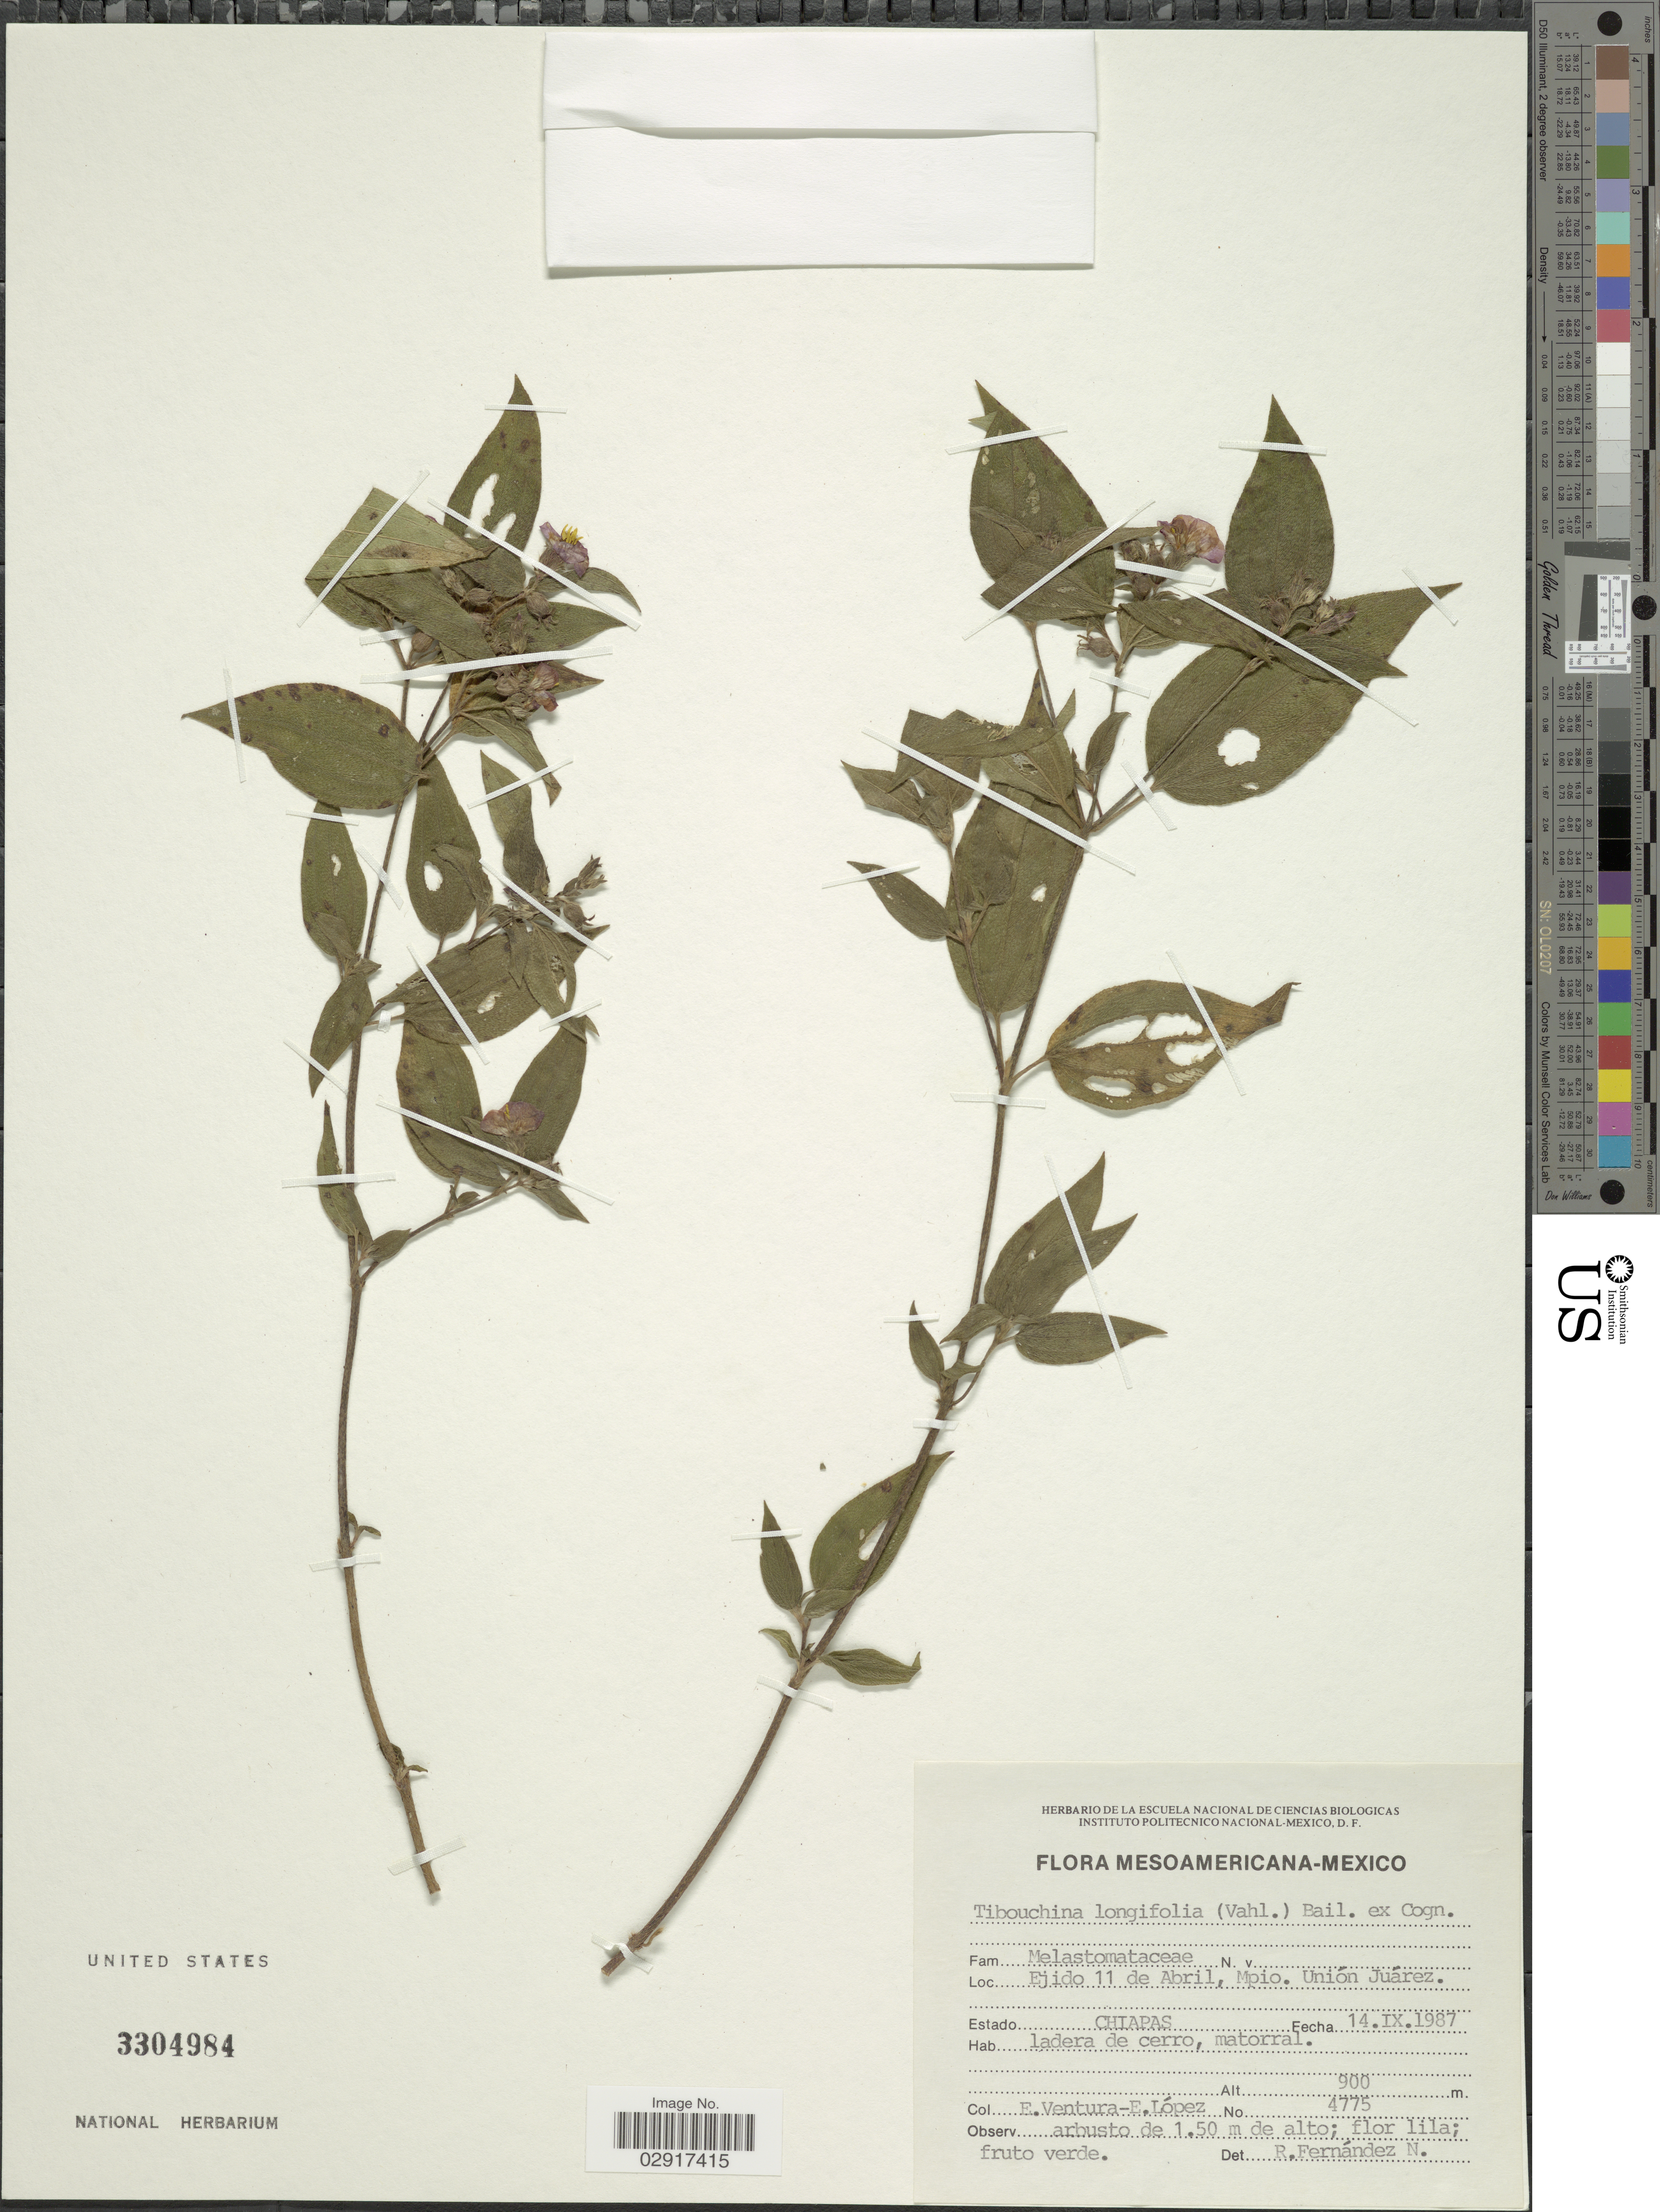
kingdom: Plantae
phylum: Tracheophyta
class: Magnoliopsida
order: Myrtales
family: Melastomataceae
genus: Chaetogastra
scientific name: Chaetogastra longifolia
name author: (Vahl) DC.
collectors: E. Ventura & E. López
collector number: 4775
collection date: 1987-09-14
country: Mexico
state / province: Chiapas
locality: Ejido 11 de Abril, Mpio. Unión Juárez. Estado Chiapas.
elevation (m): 900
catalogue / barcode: US 3304984